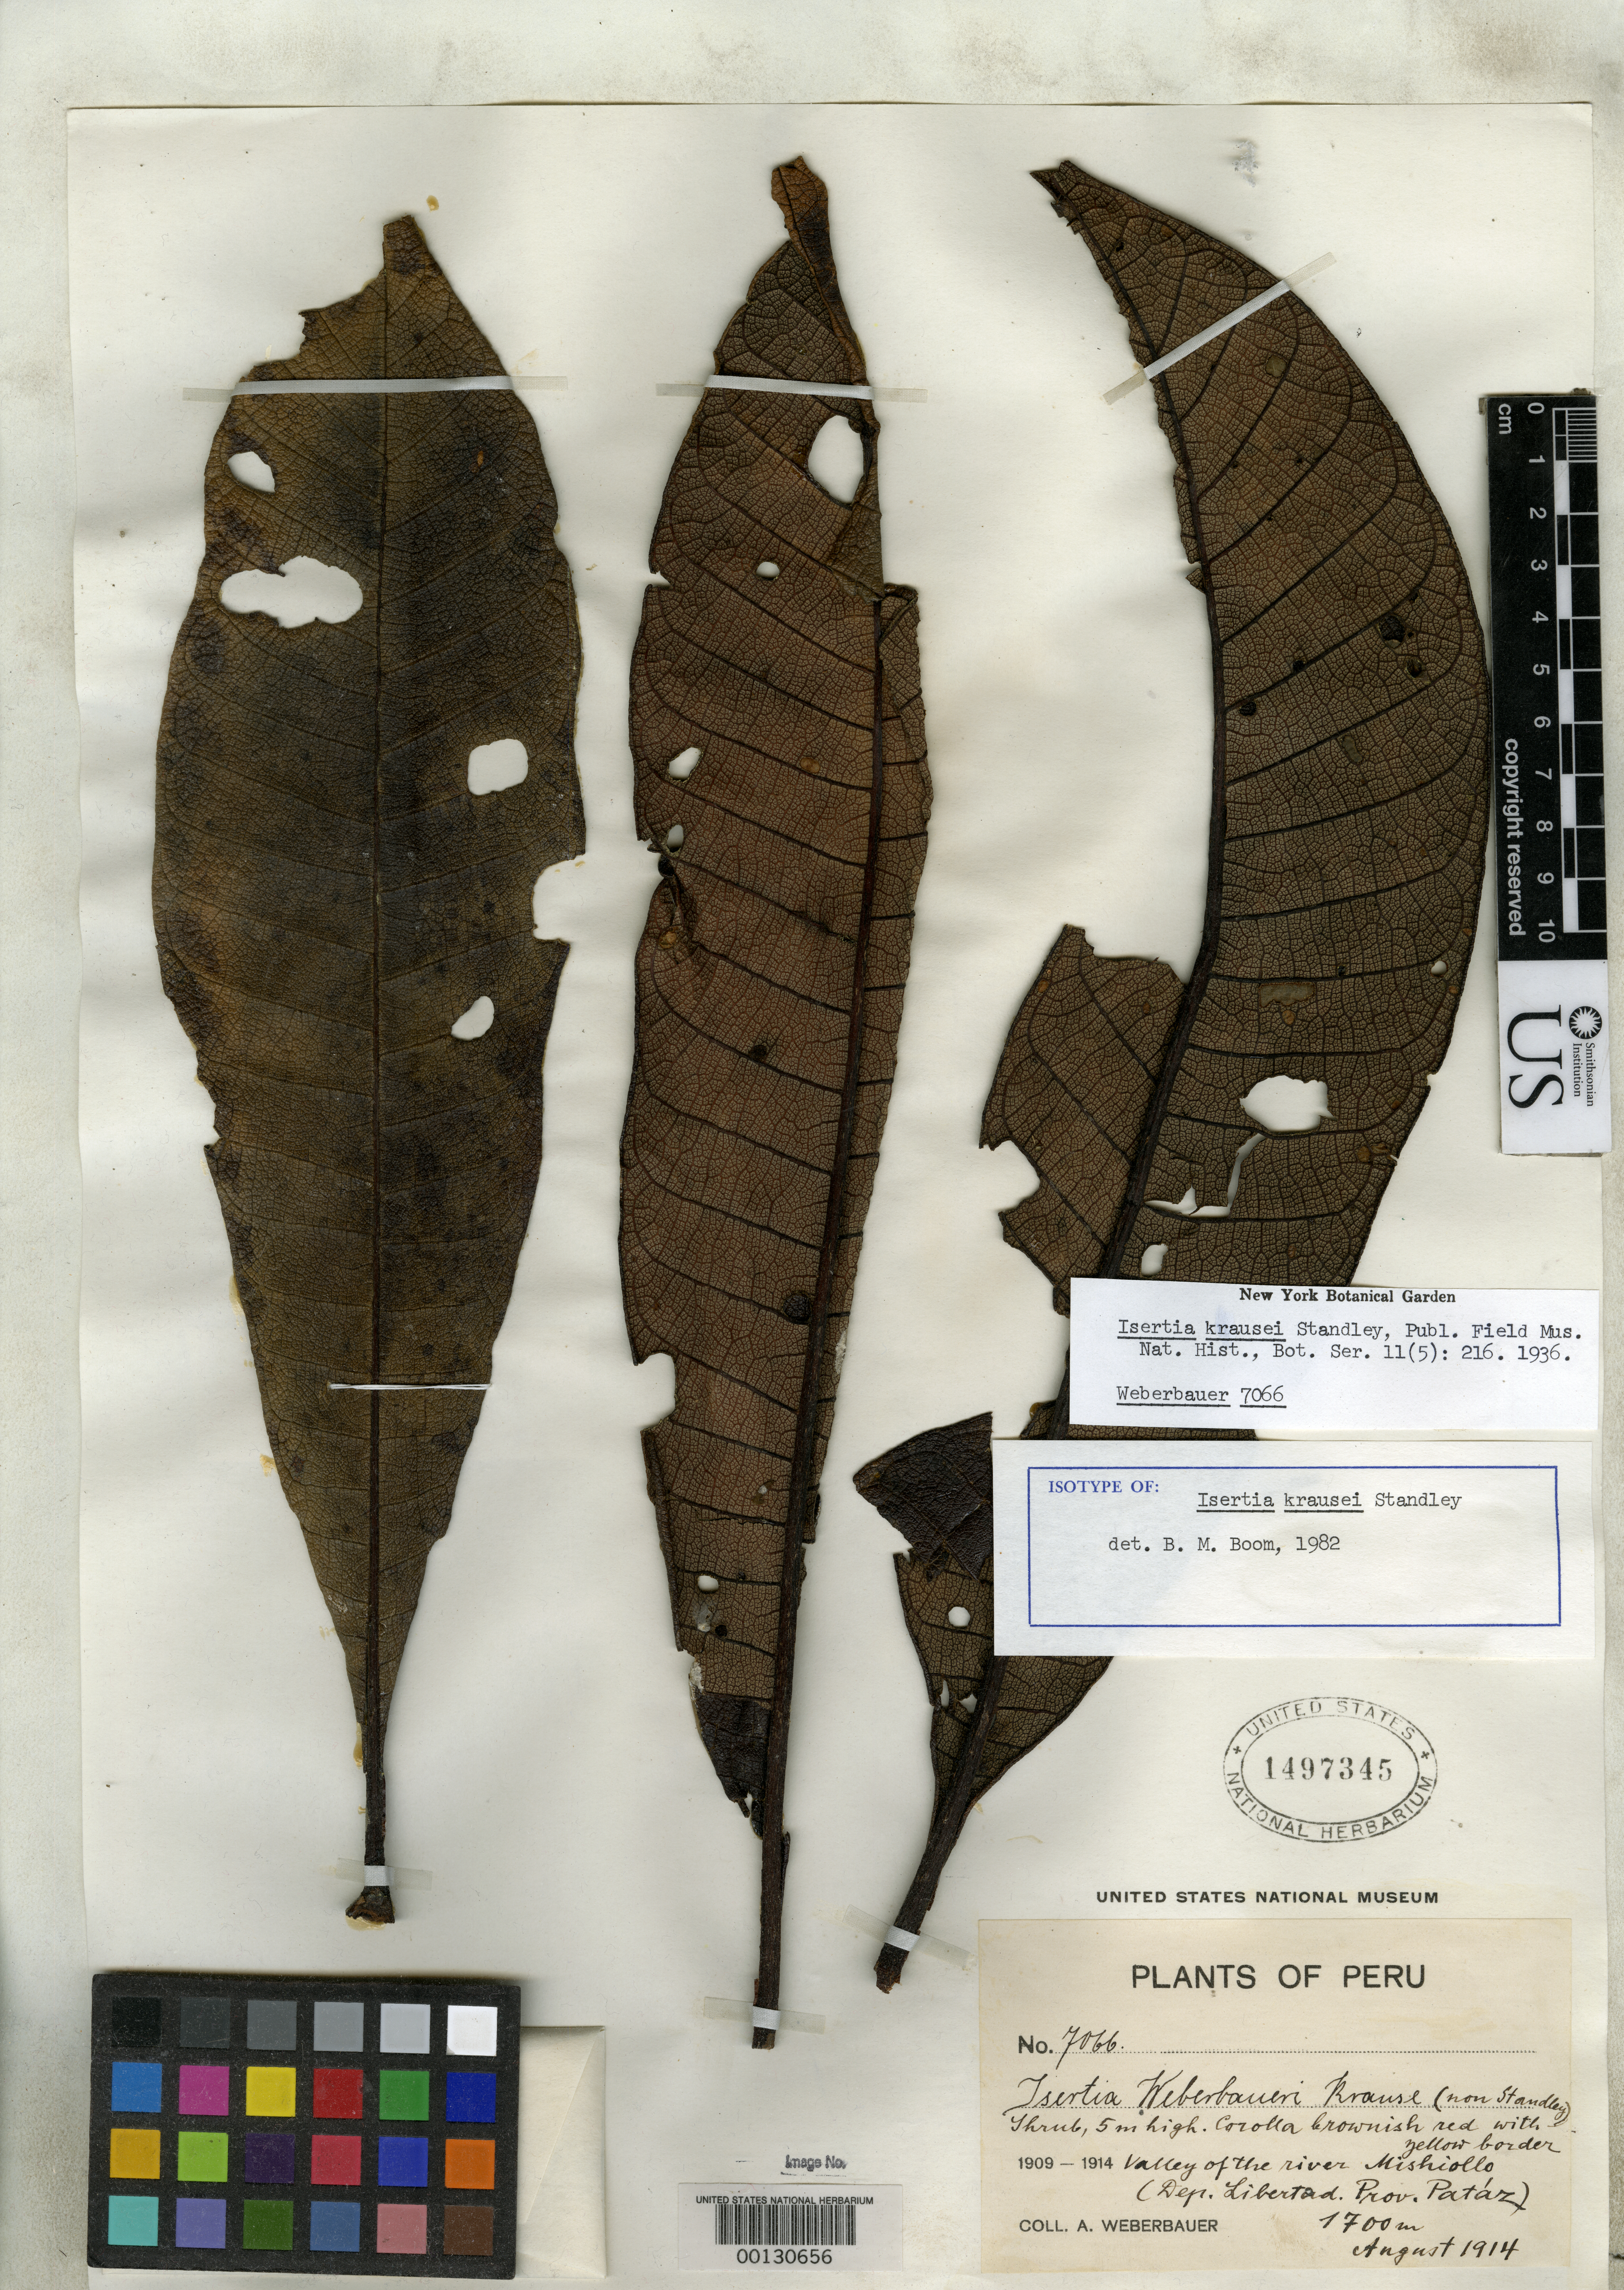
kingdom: Plantae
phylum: Tracheophyta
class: Magnoliopsida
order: Gentianales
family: Rubiaceae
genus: Isertia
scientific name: Isertia krausei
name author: Standl.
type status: Isosyntype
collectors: A. Weberbauer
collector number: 7066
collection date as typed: Aug 1914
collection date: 1914-08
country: Peru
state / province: La Libertad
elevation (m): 1700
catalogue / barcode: US 1497345